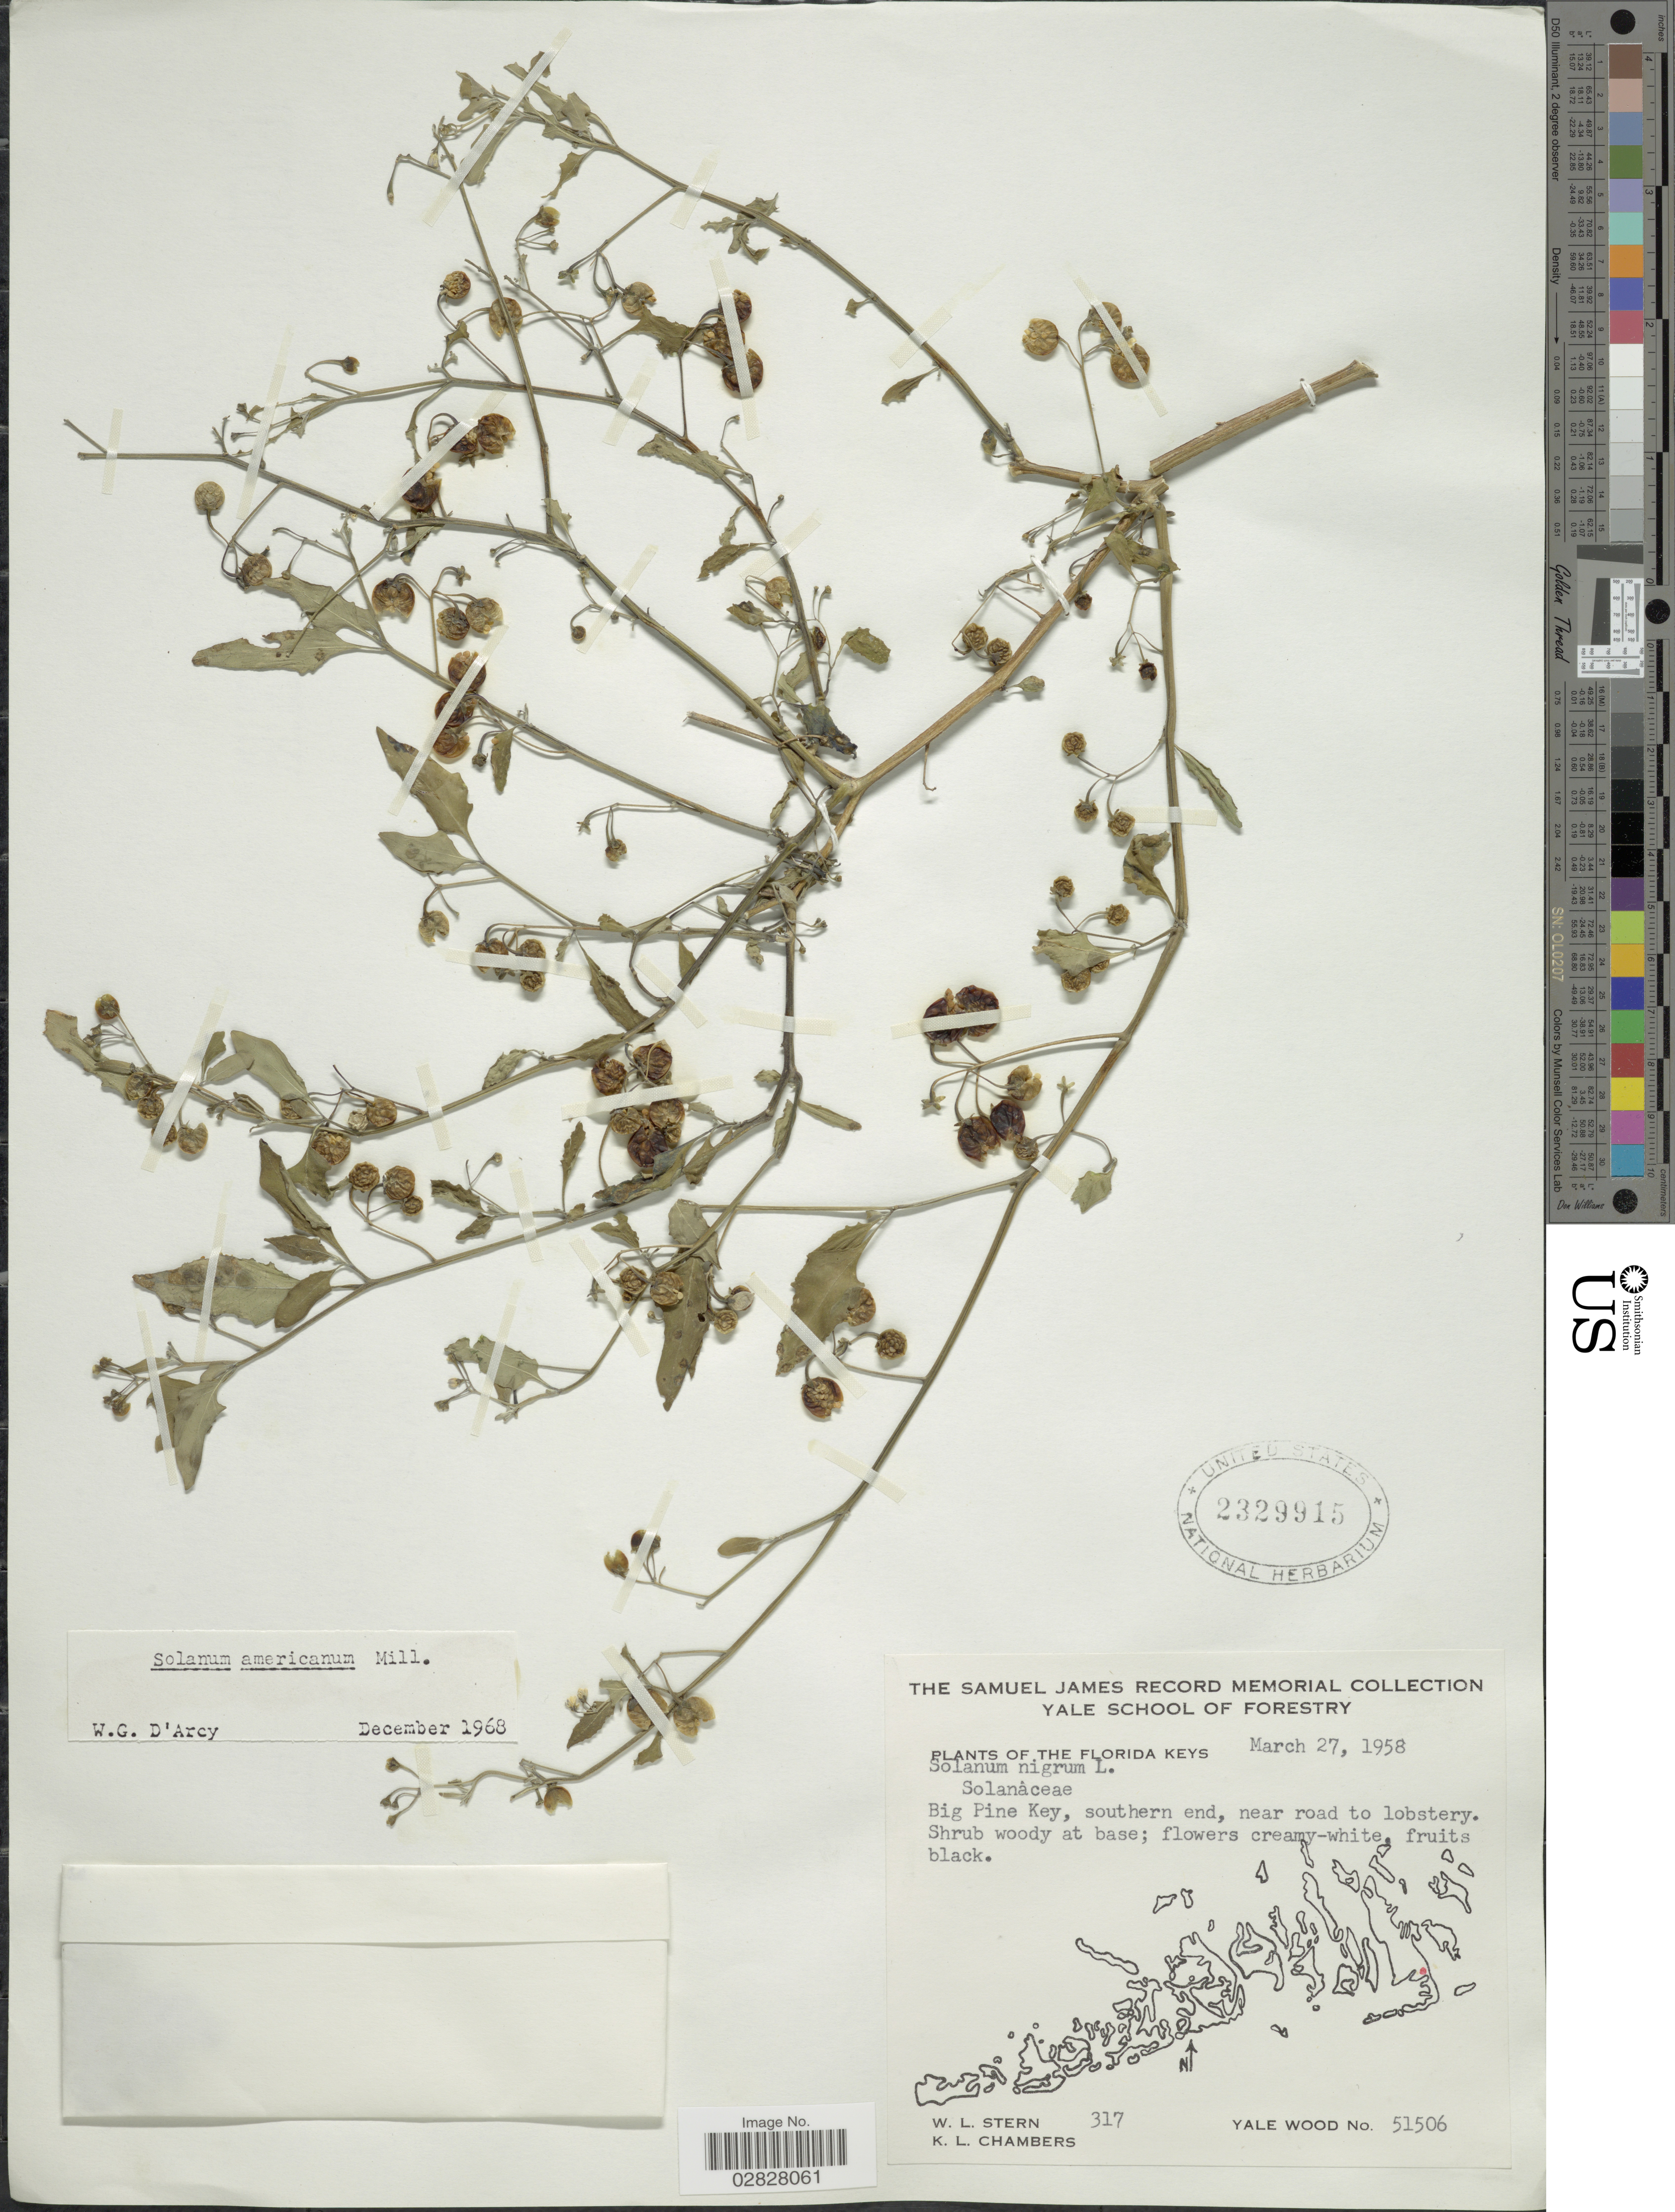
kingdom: Plantae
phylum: Tracheophyta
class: Magnoliopsida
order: Solanales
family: Solanaceae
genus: Solanum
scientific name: Solanum americanum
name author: Mill.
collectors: W. L. Stern & K. Chambers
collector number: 317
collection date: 1958-03-27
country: United States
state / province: Florida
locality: Florida Keys. Big Pine Key, southern end, near road to lobstery.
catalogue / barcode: US 2329915